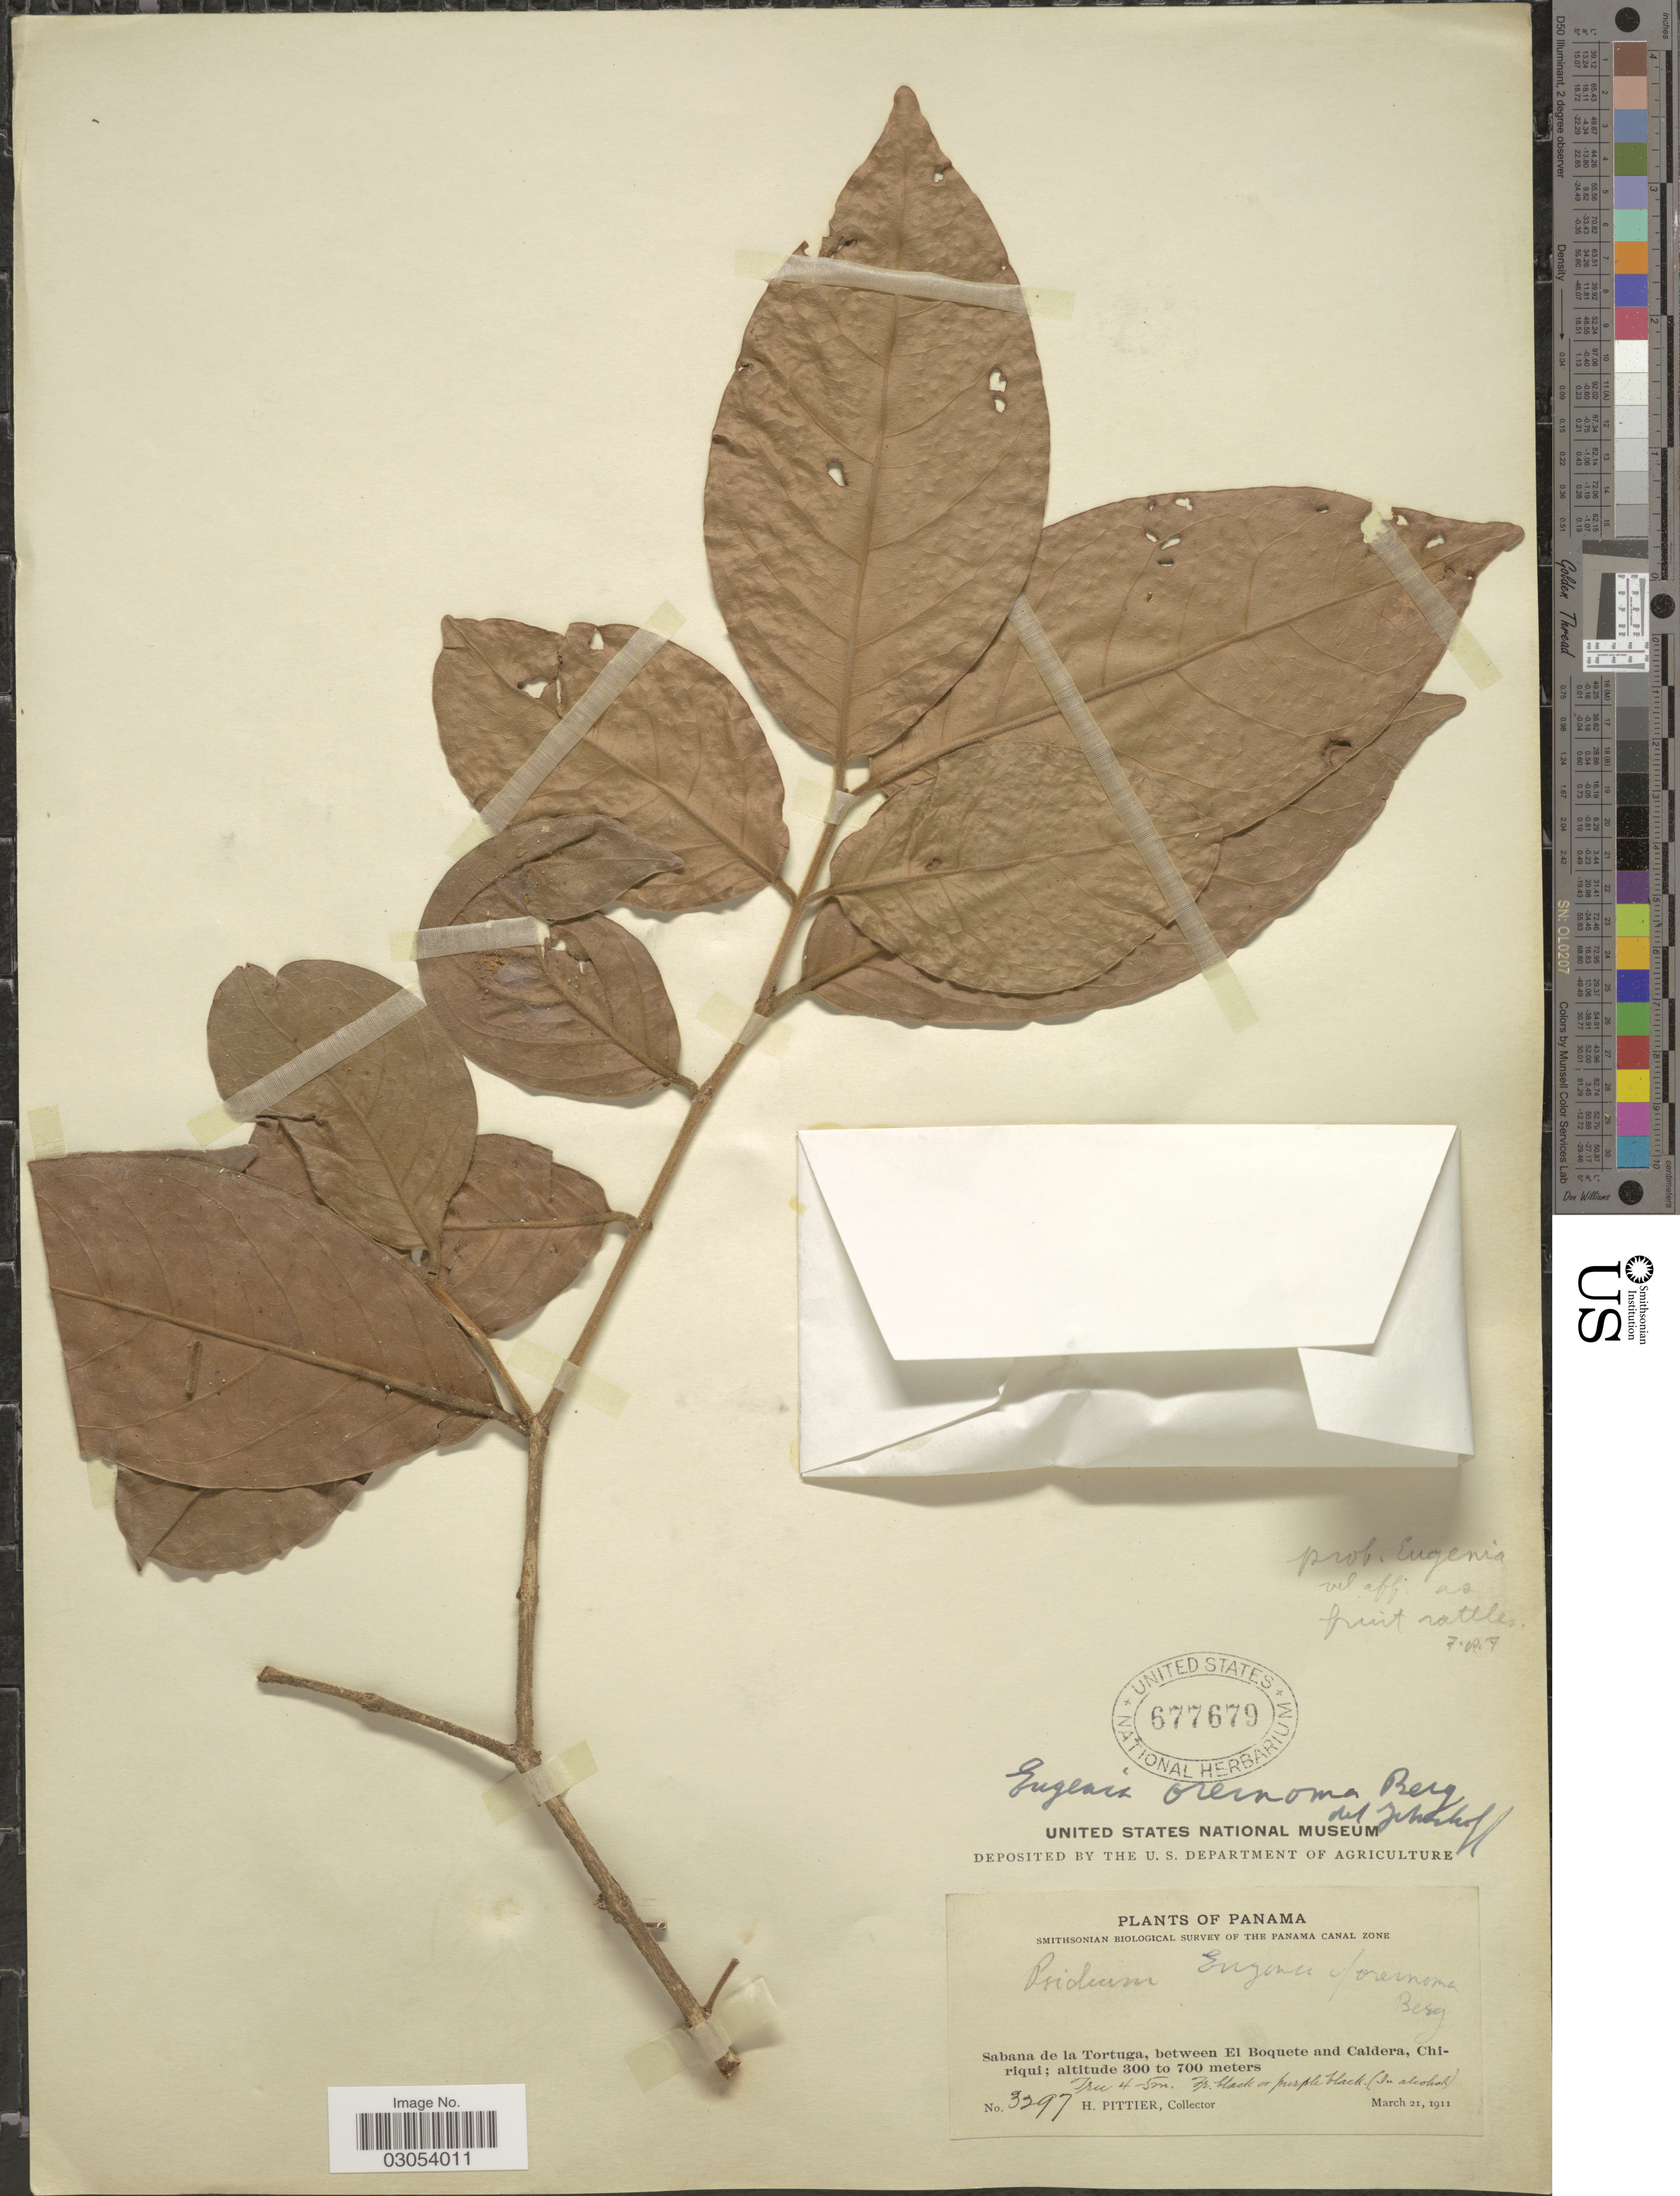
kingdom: Plantae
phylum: Tracheophyta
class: Magnoliopsida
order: Myrtales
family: Myrtaceae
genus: Eugenia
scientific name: Eugenia oreinoma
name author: O. Berg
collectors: H. F. Pittier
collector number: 3297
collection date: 1911-03-21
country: Panama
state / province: Chiriqui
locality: Sabana de la Tortuga, between El Boquete and Caldera, Chiriqui.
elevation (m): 300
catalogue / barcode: US 677679